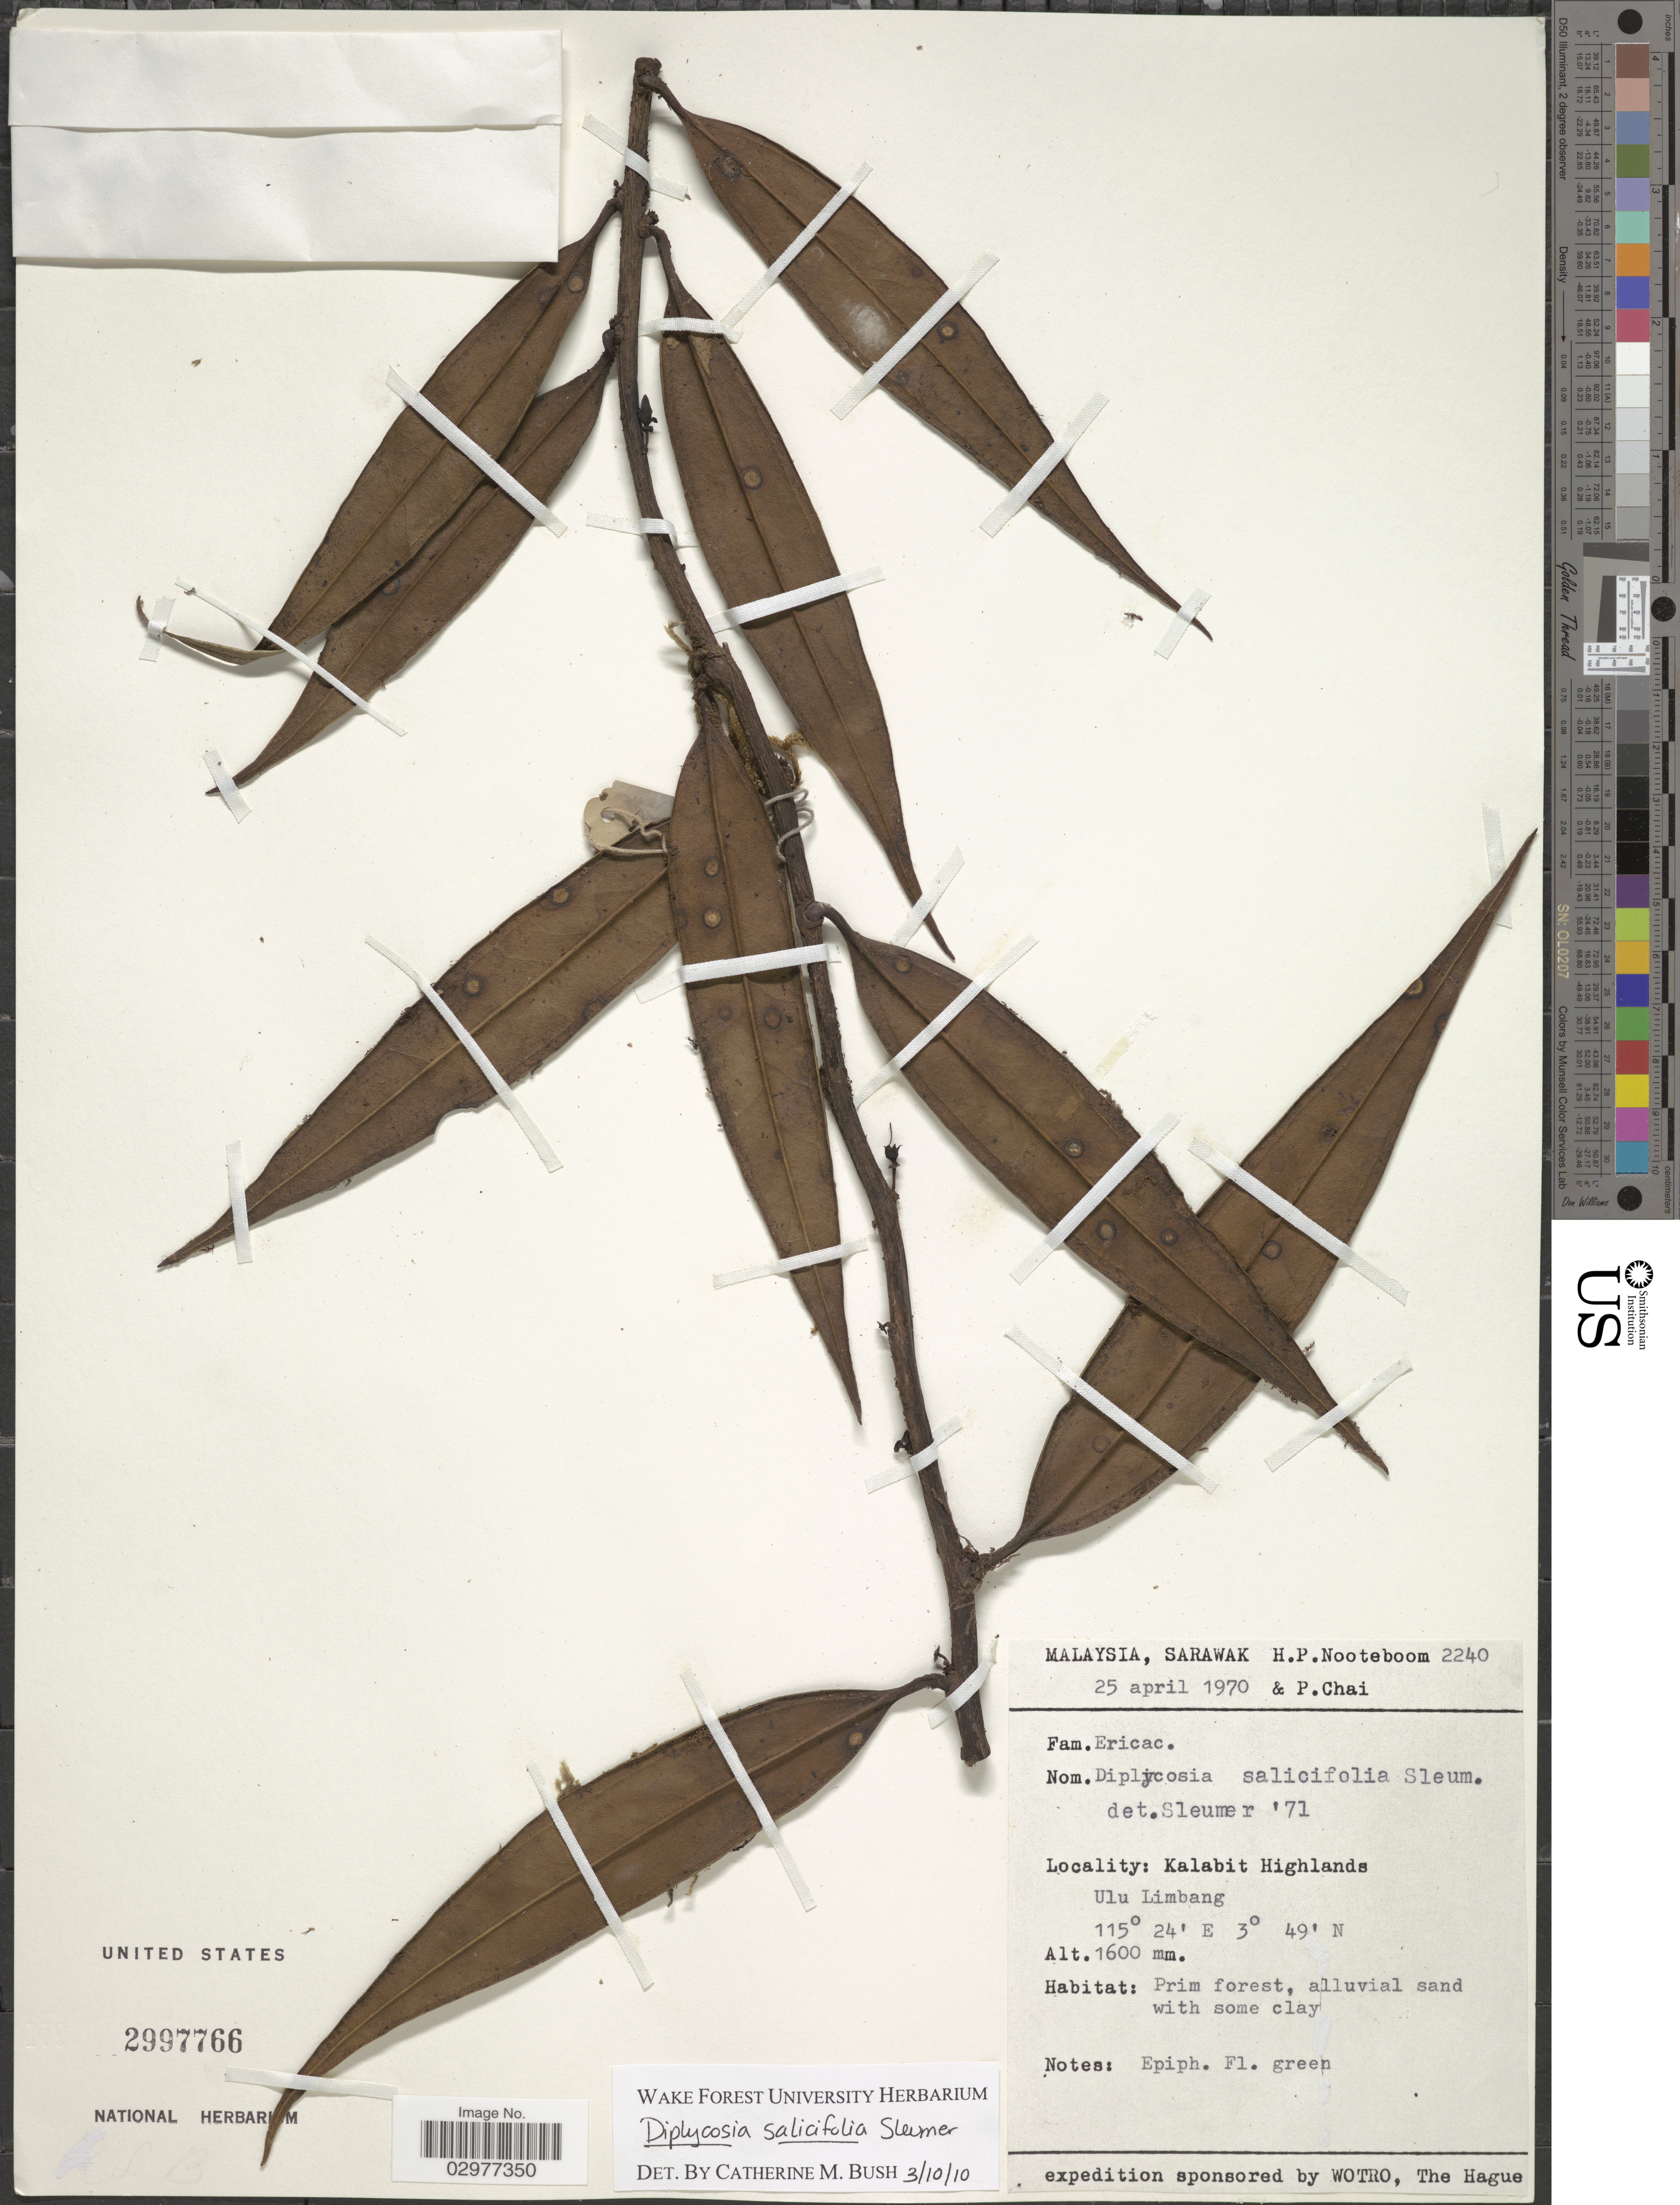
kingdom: Plantae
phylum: Tracheophyta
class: Magnoliopsida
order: Ericales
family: Ericaceae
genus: Diplycosia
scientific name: Diplycosia salicifolia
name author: Sleumer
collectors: H. P. Nooteboom & P. Chai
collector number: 2240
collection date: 1970-04-25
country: Malaysia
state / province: Sarawak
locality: Kalabit Highlands. Ulu Limbang.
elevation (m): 1600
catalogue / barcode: US 2997766